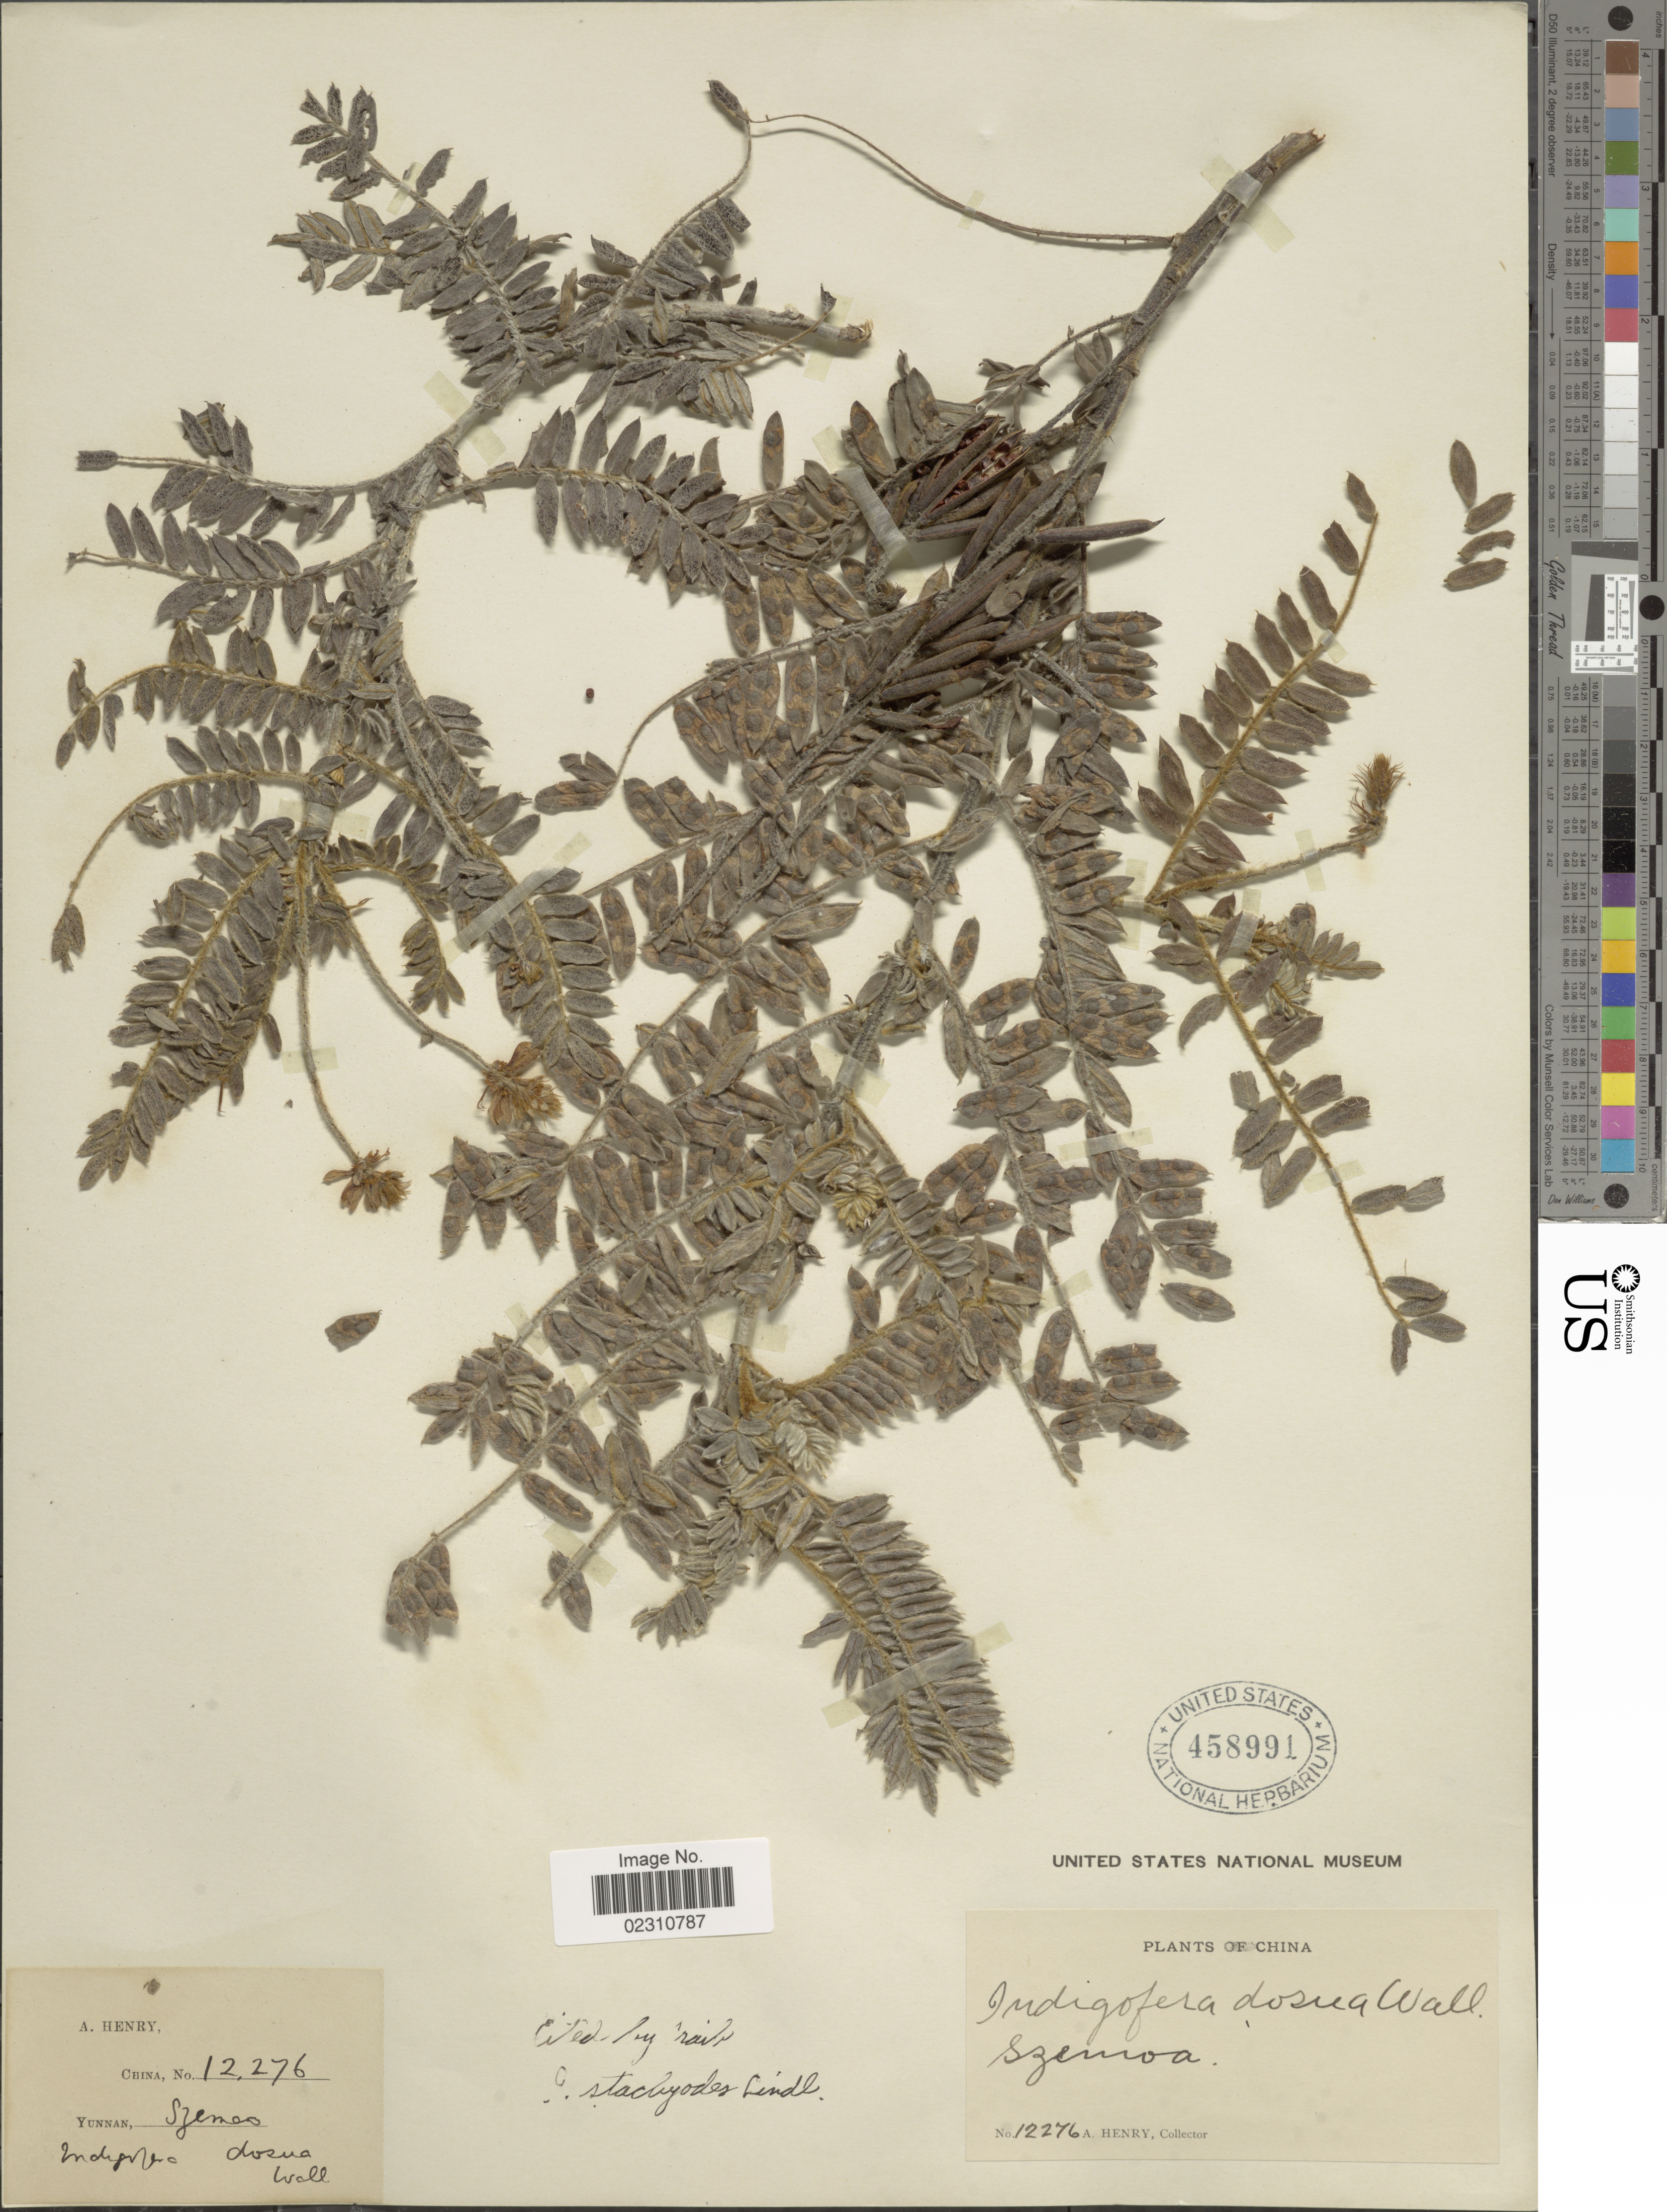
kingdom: Plantae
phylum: Tracheophyta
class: Magnoliopsida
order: Fabales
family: Fabaceae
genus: Indigofera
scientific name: Indigofera dosua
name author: Buch.-Ham. ex D. Don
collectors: A. Henry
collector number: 12276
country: China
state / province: Yunnan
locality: Szemes, Yunnan, China.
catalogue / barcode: US 458991